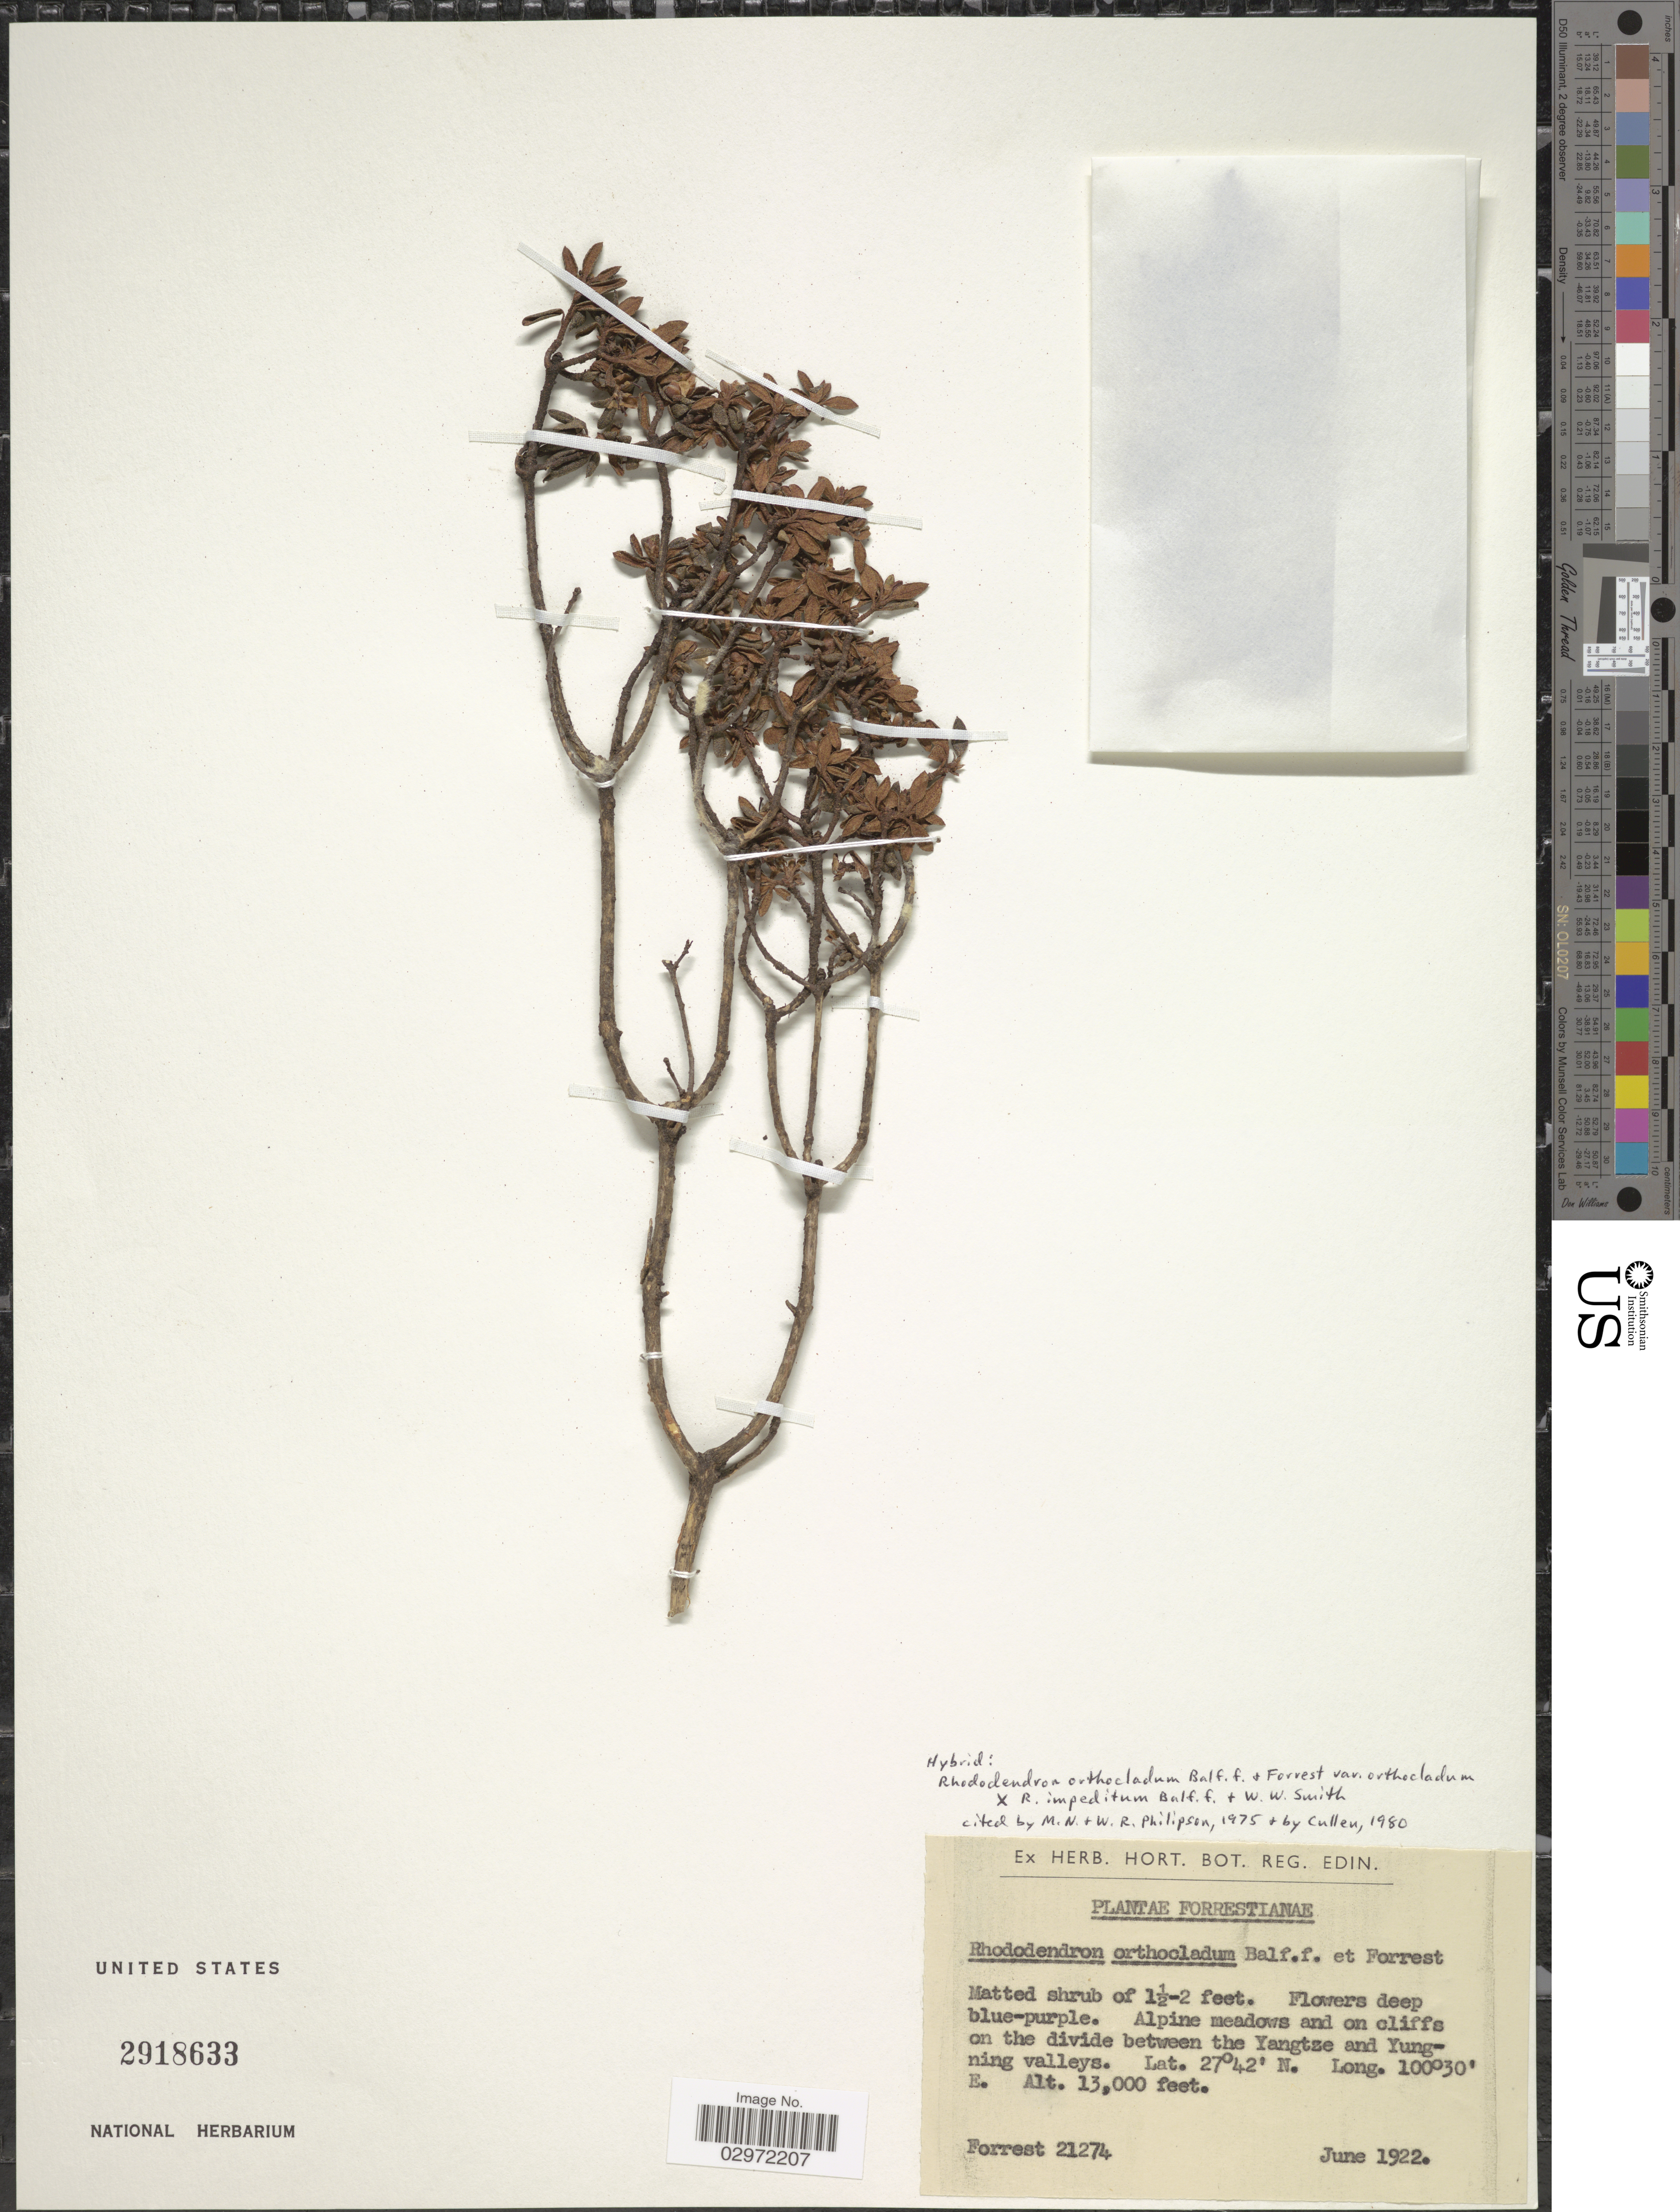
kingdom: Plantae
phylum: Tracheophyta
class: Magnoliopsida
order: Ericales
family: Ericaceae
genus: Rhododendron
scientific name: Rhododendron orthocladum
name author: Balf. f. & Forrest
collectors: -. Forrest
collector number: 21274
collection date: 1922-06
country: China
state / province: Yunnan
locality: Alpine meadows and on cliffs on the divide between the Yangtze and Yung-ning valleys.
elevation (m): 3962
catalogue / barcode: US 2918633